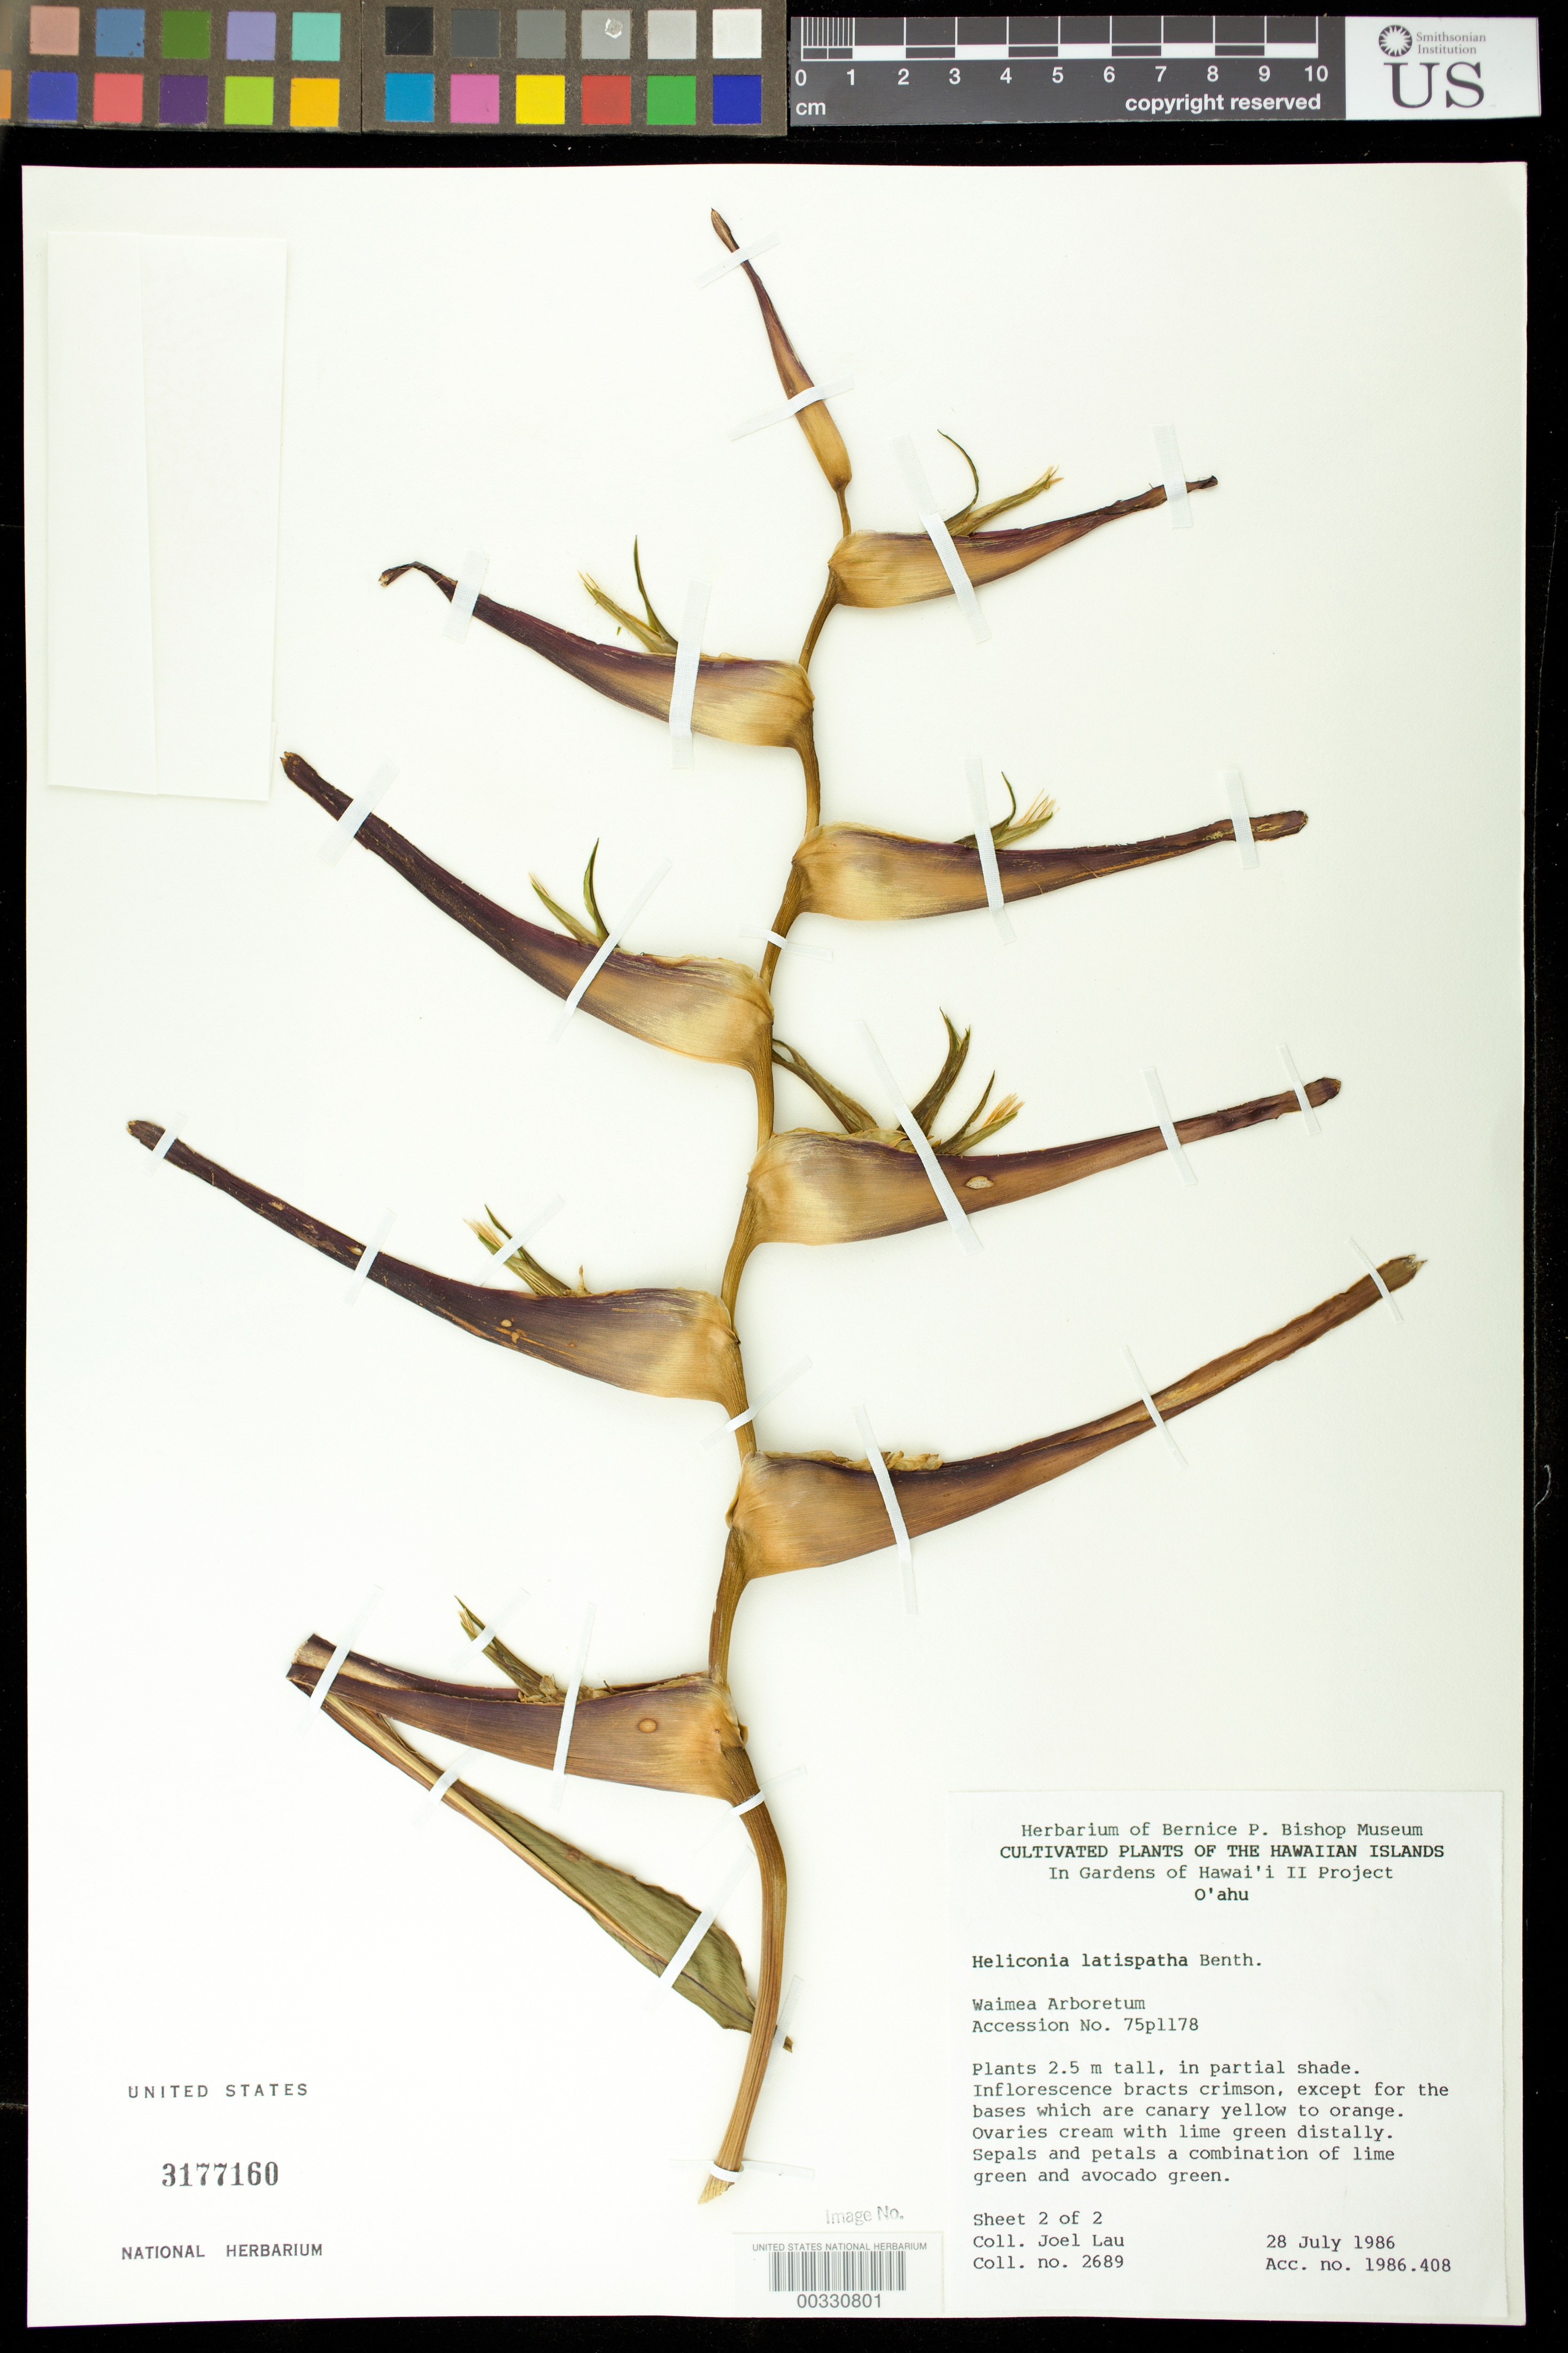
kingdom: Plantae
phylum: Tracheophyta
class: Liliopsida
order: Zingiberales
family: Heliconiaceae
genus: Heliconia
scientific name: Heliconia latispatha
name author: Benth.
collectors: J. Lau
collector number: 2689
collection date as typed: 28 Jul 1986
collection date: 1986-07-28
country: United States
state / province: Florida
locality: Southern Florida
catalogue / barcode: US 3177160